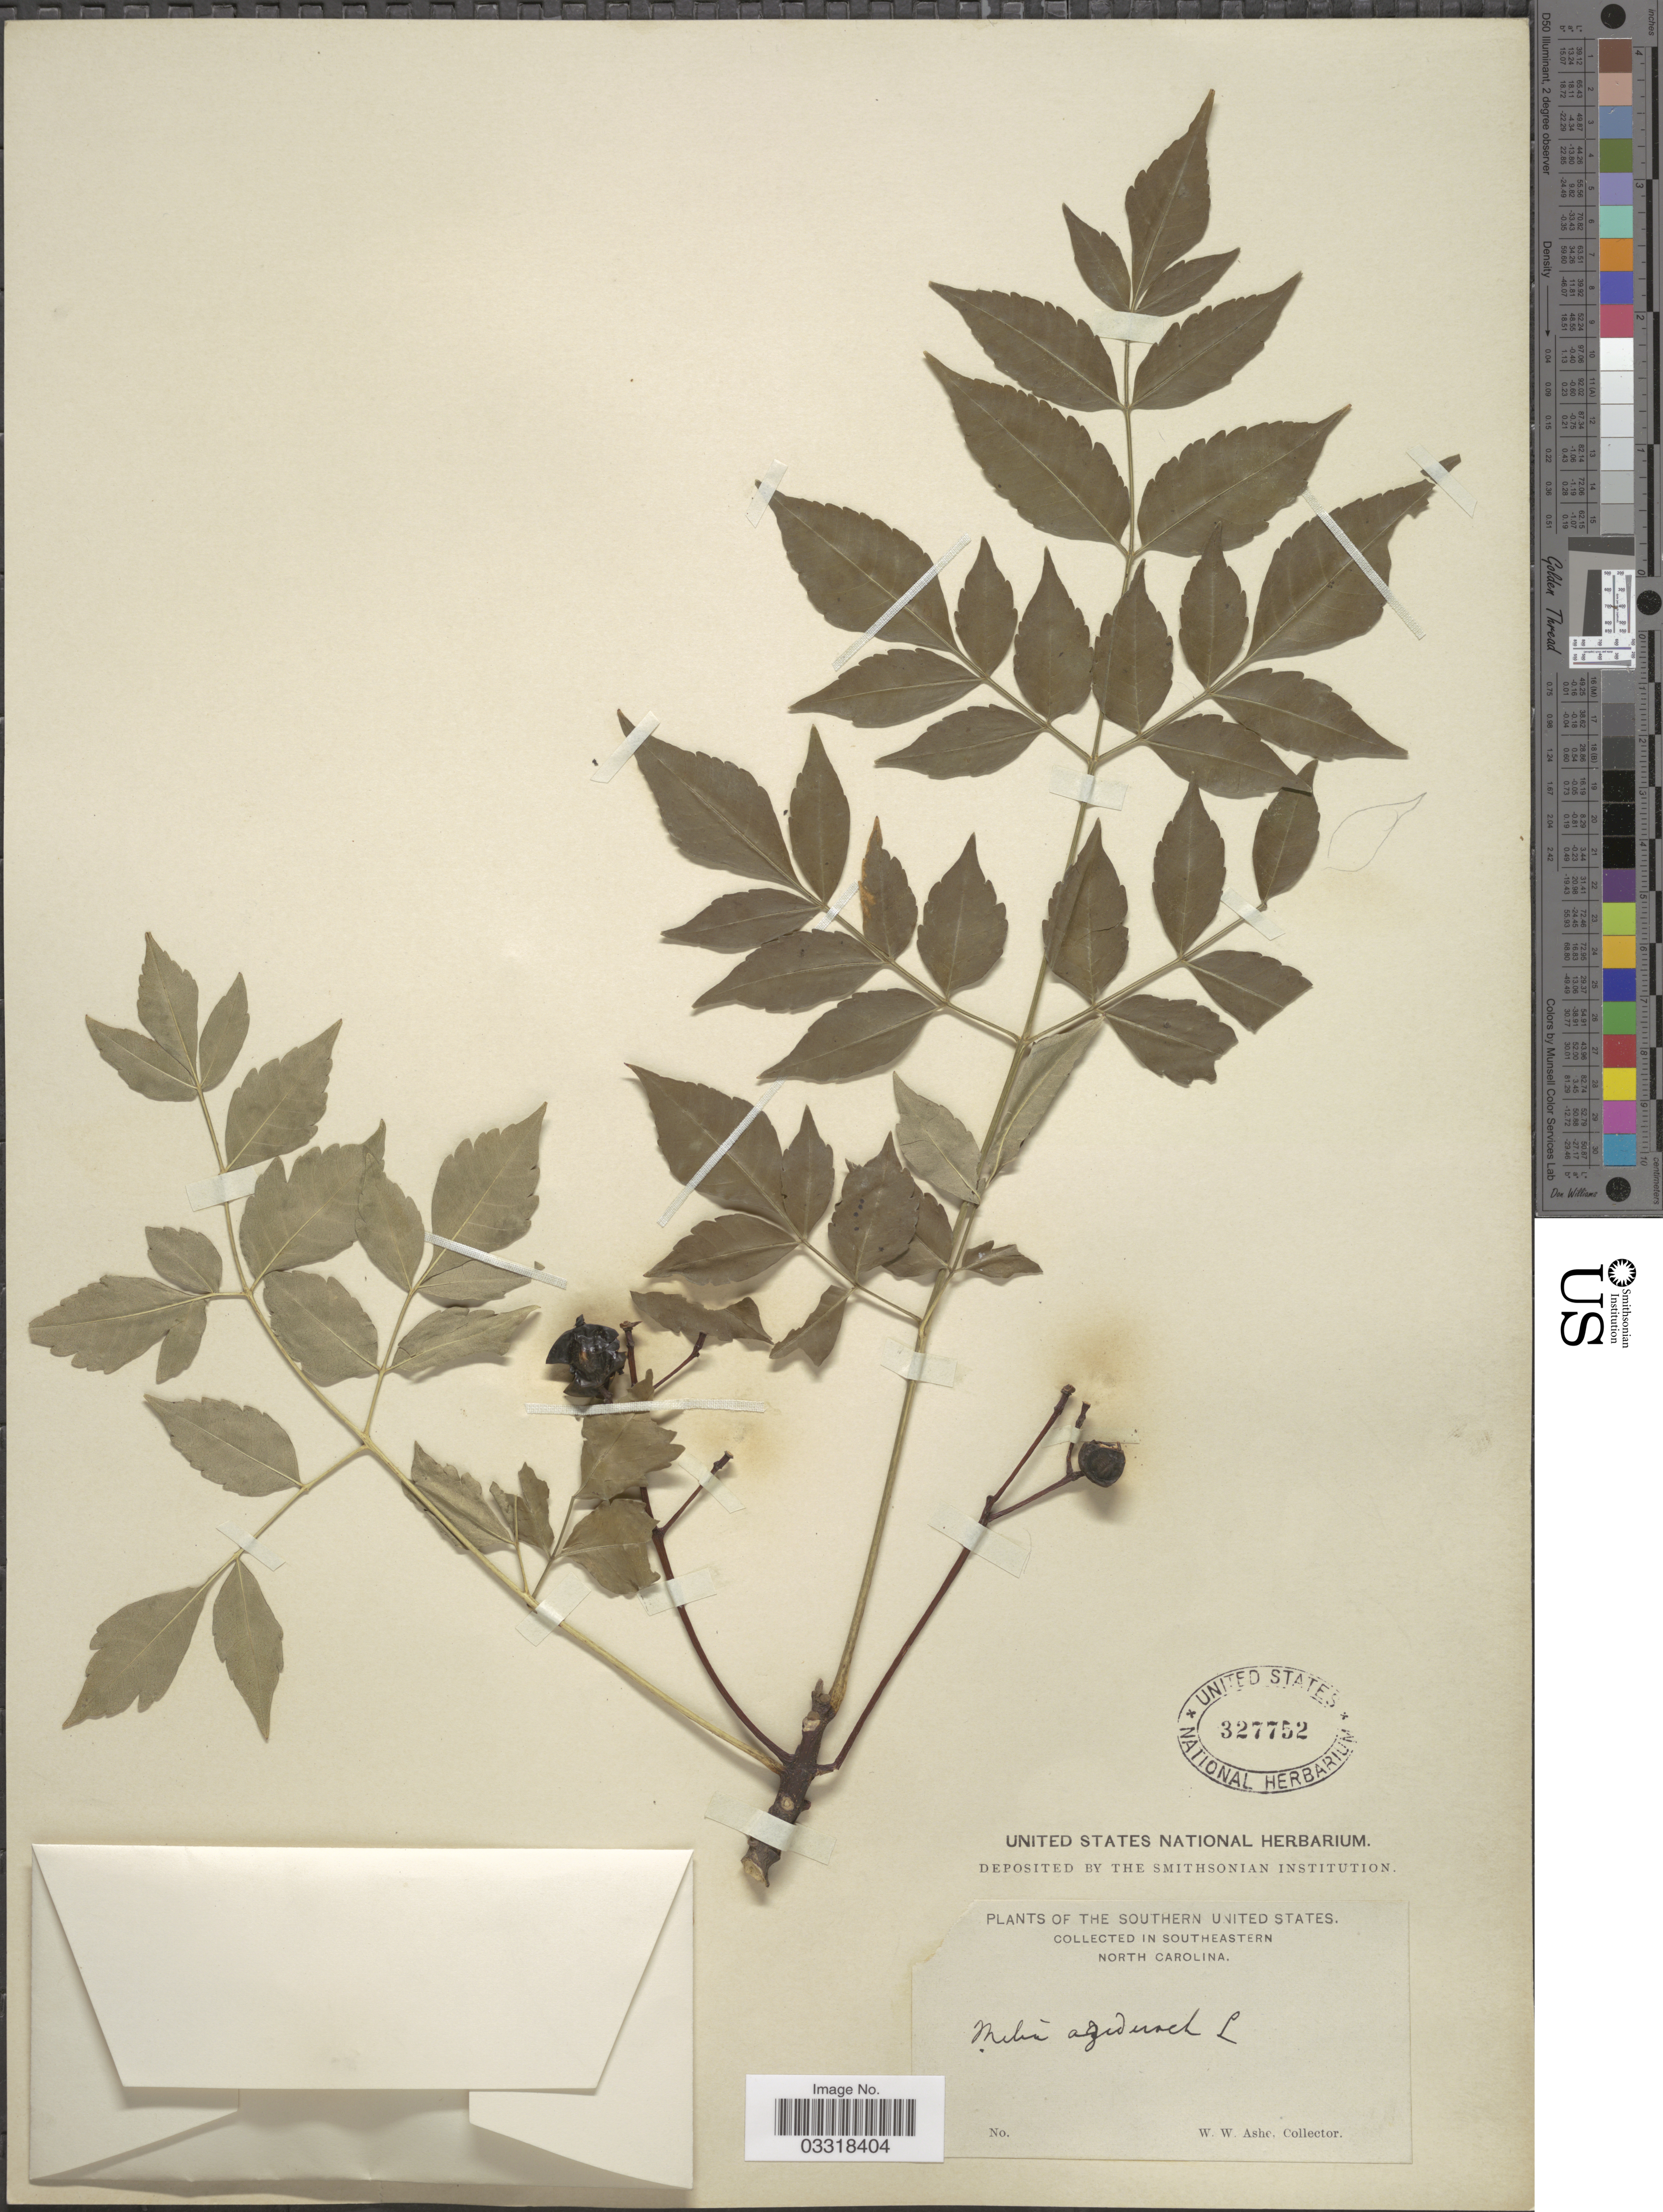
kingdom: Plantae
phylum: Tracheophyta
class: Magnoliopsida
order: Sapindales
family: Meliaceae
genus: Melia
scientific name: Melia azedarach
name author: L.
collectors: W. W. Ashe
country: United States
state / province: North Carolina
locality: The Southern United States. In Southeastern North Carolina.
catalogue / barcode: US 327752